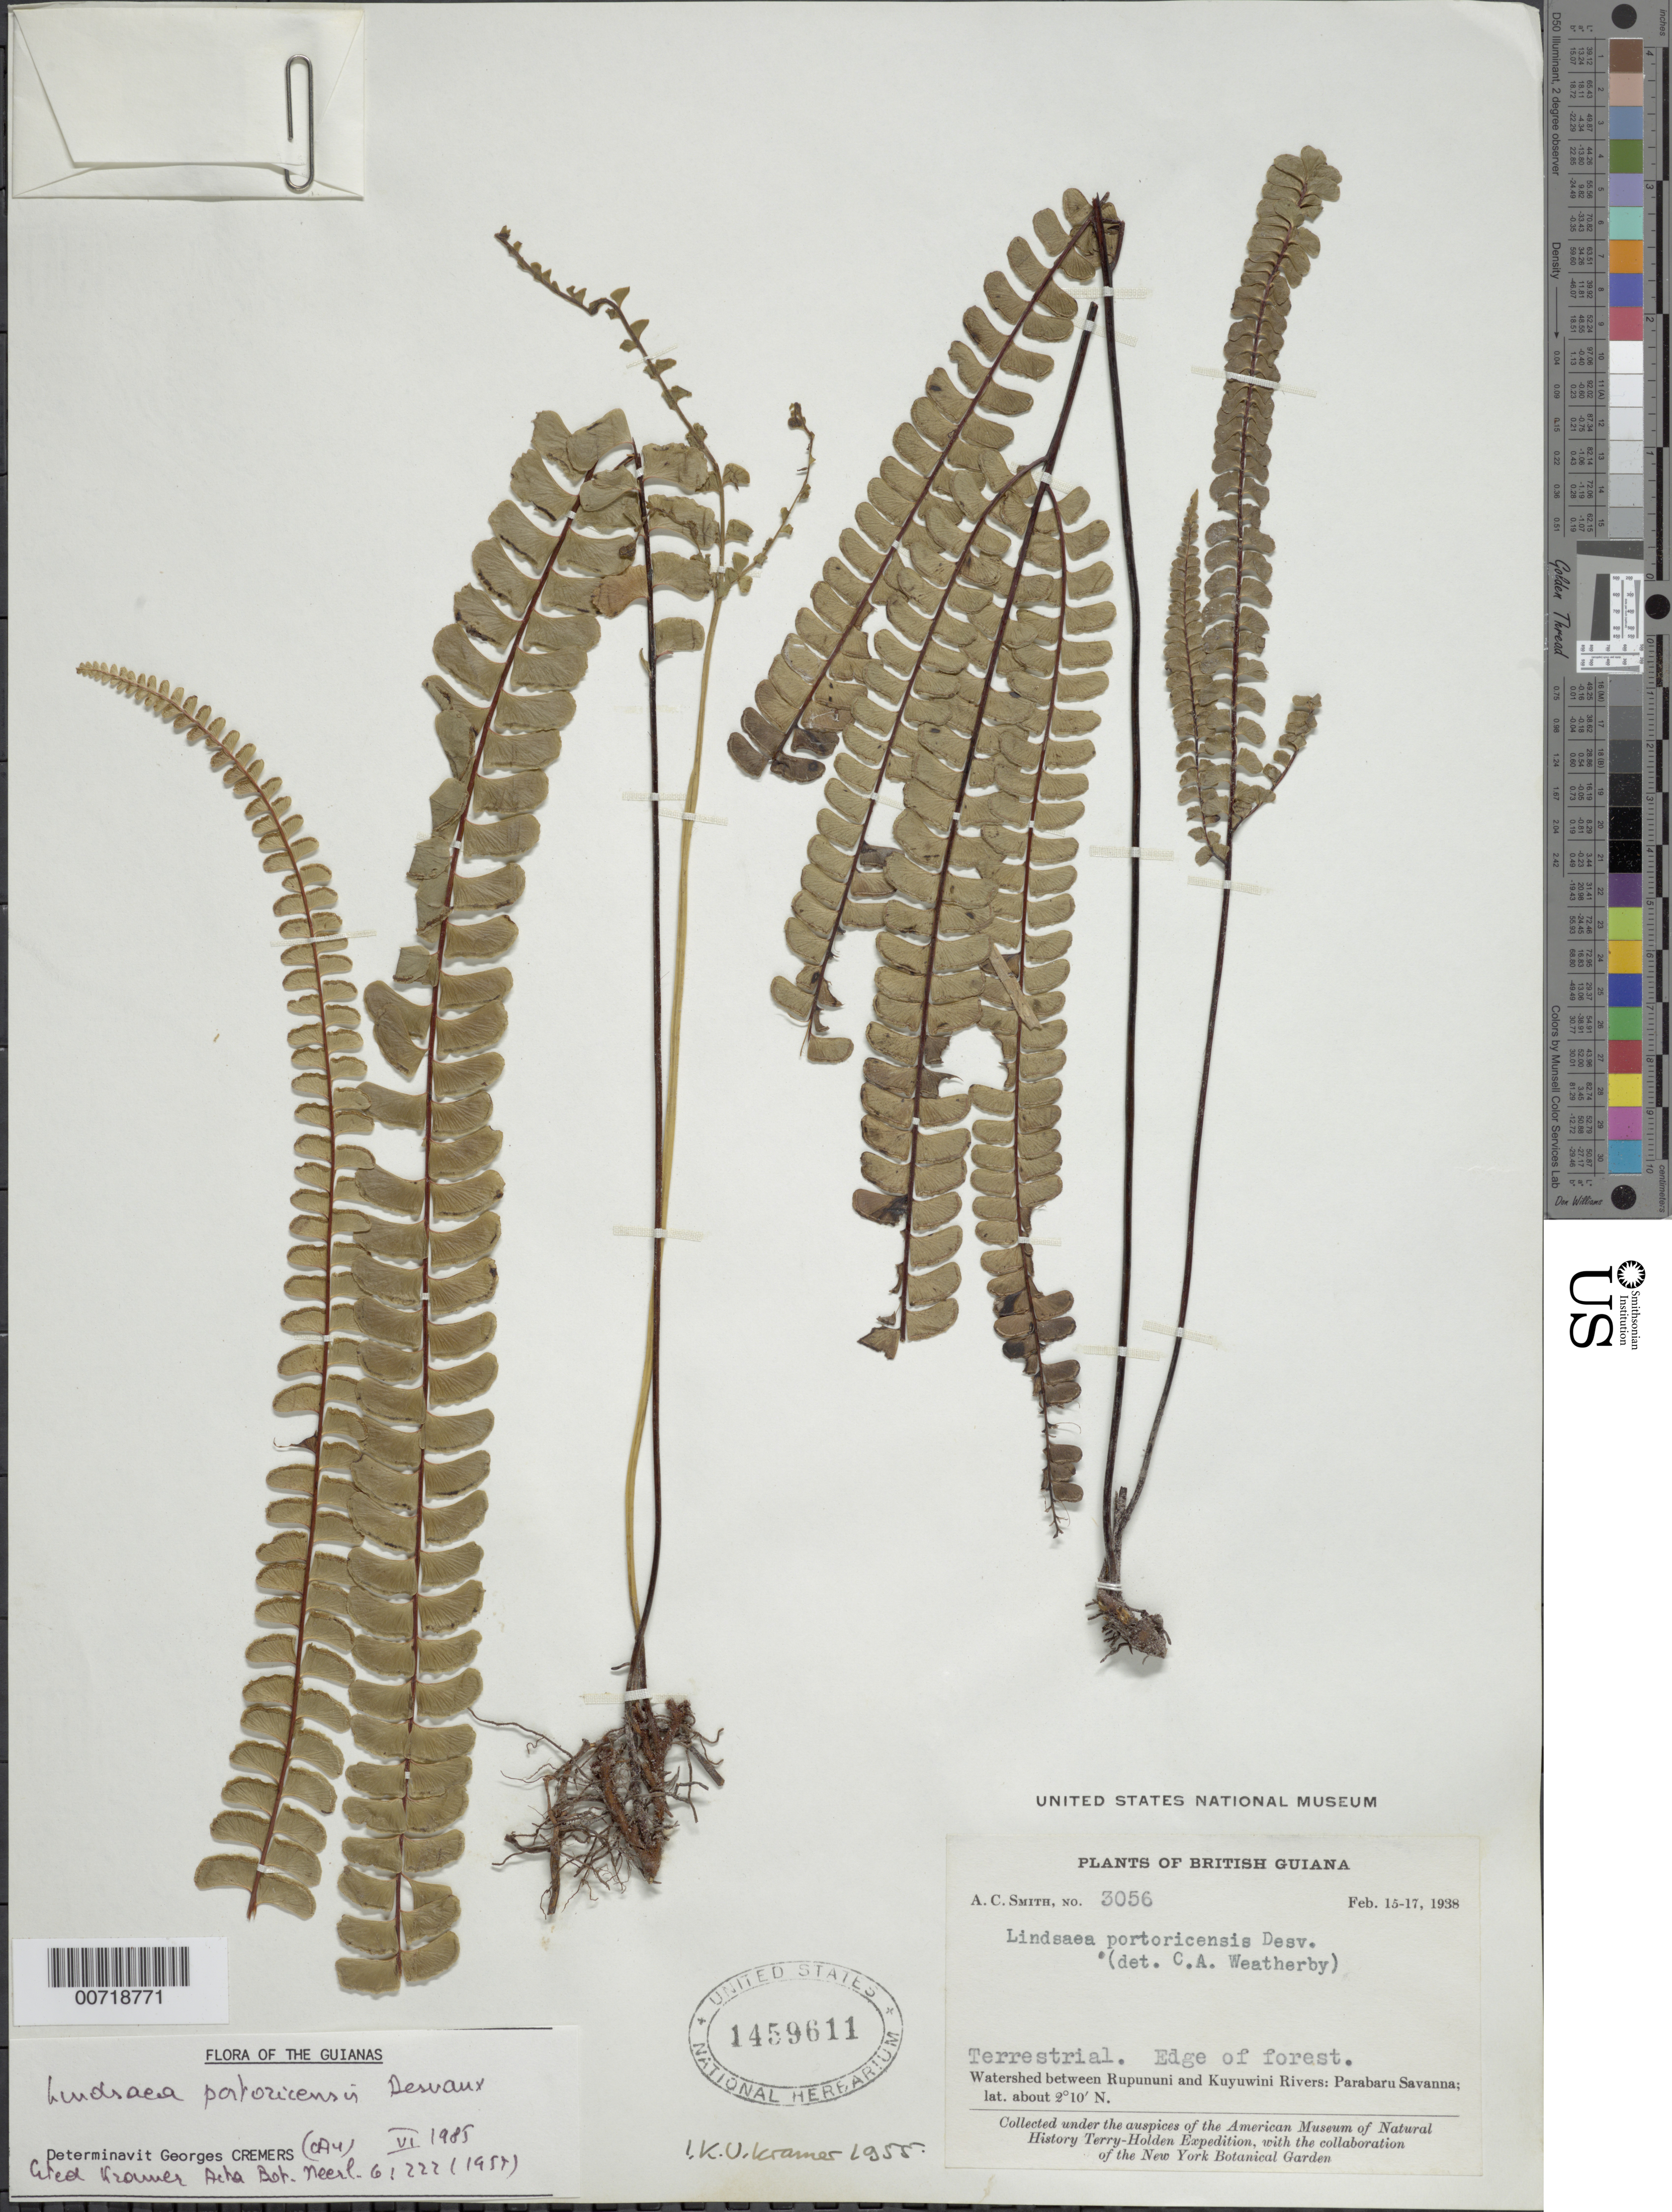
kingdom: Plantae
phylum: Tracheophyta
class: Polypodiopsida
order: Polypodiales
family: Lindsaeaceae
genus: Lindsaea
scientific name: Lindsaea portoricensis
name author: Desv.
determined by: Cremers, Georges A.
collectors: A. C. Smith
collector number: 3056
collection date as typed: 15-Feb-38 to 17-Feb-38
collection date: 1938-02-15/1938-02-17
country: Guyana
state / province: U. Takutu-U. Essequibo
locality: Rupununi R., watershed between it and Kuyuwini R; Parabaru Savanna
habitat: Edge of forest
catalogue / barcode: US 1459611